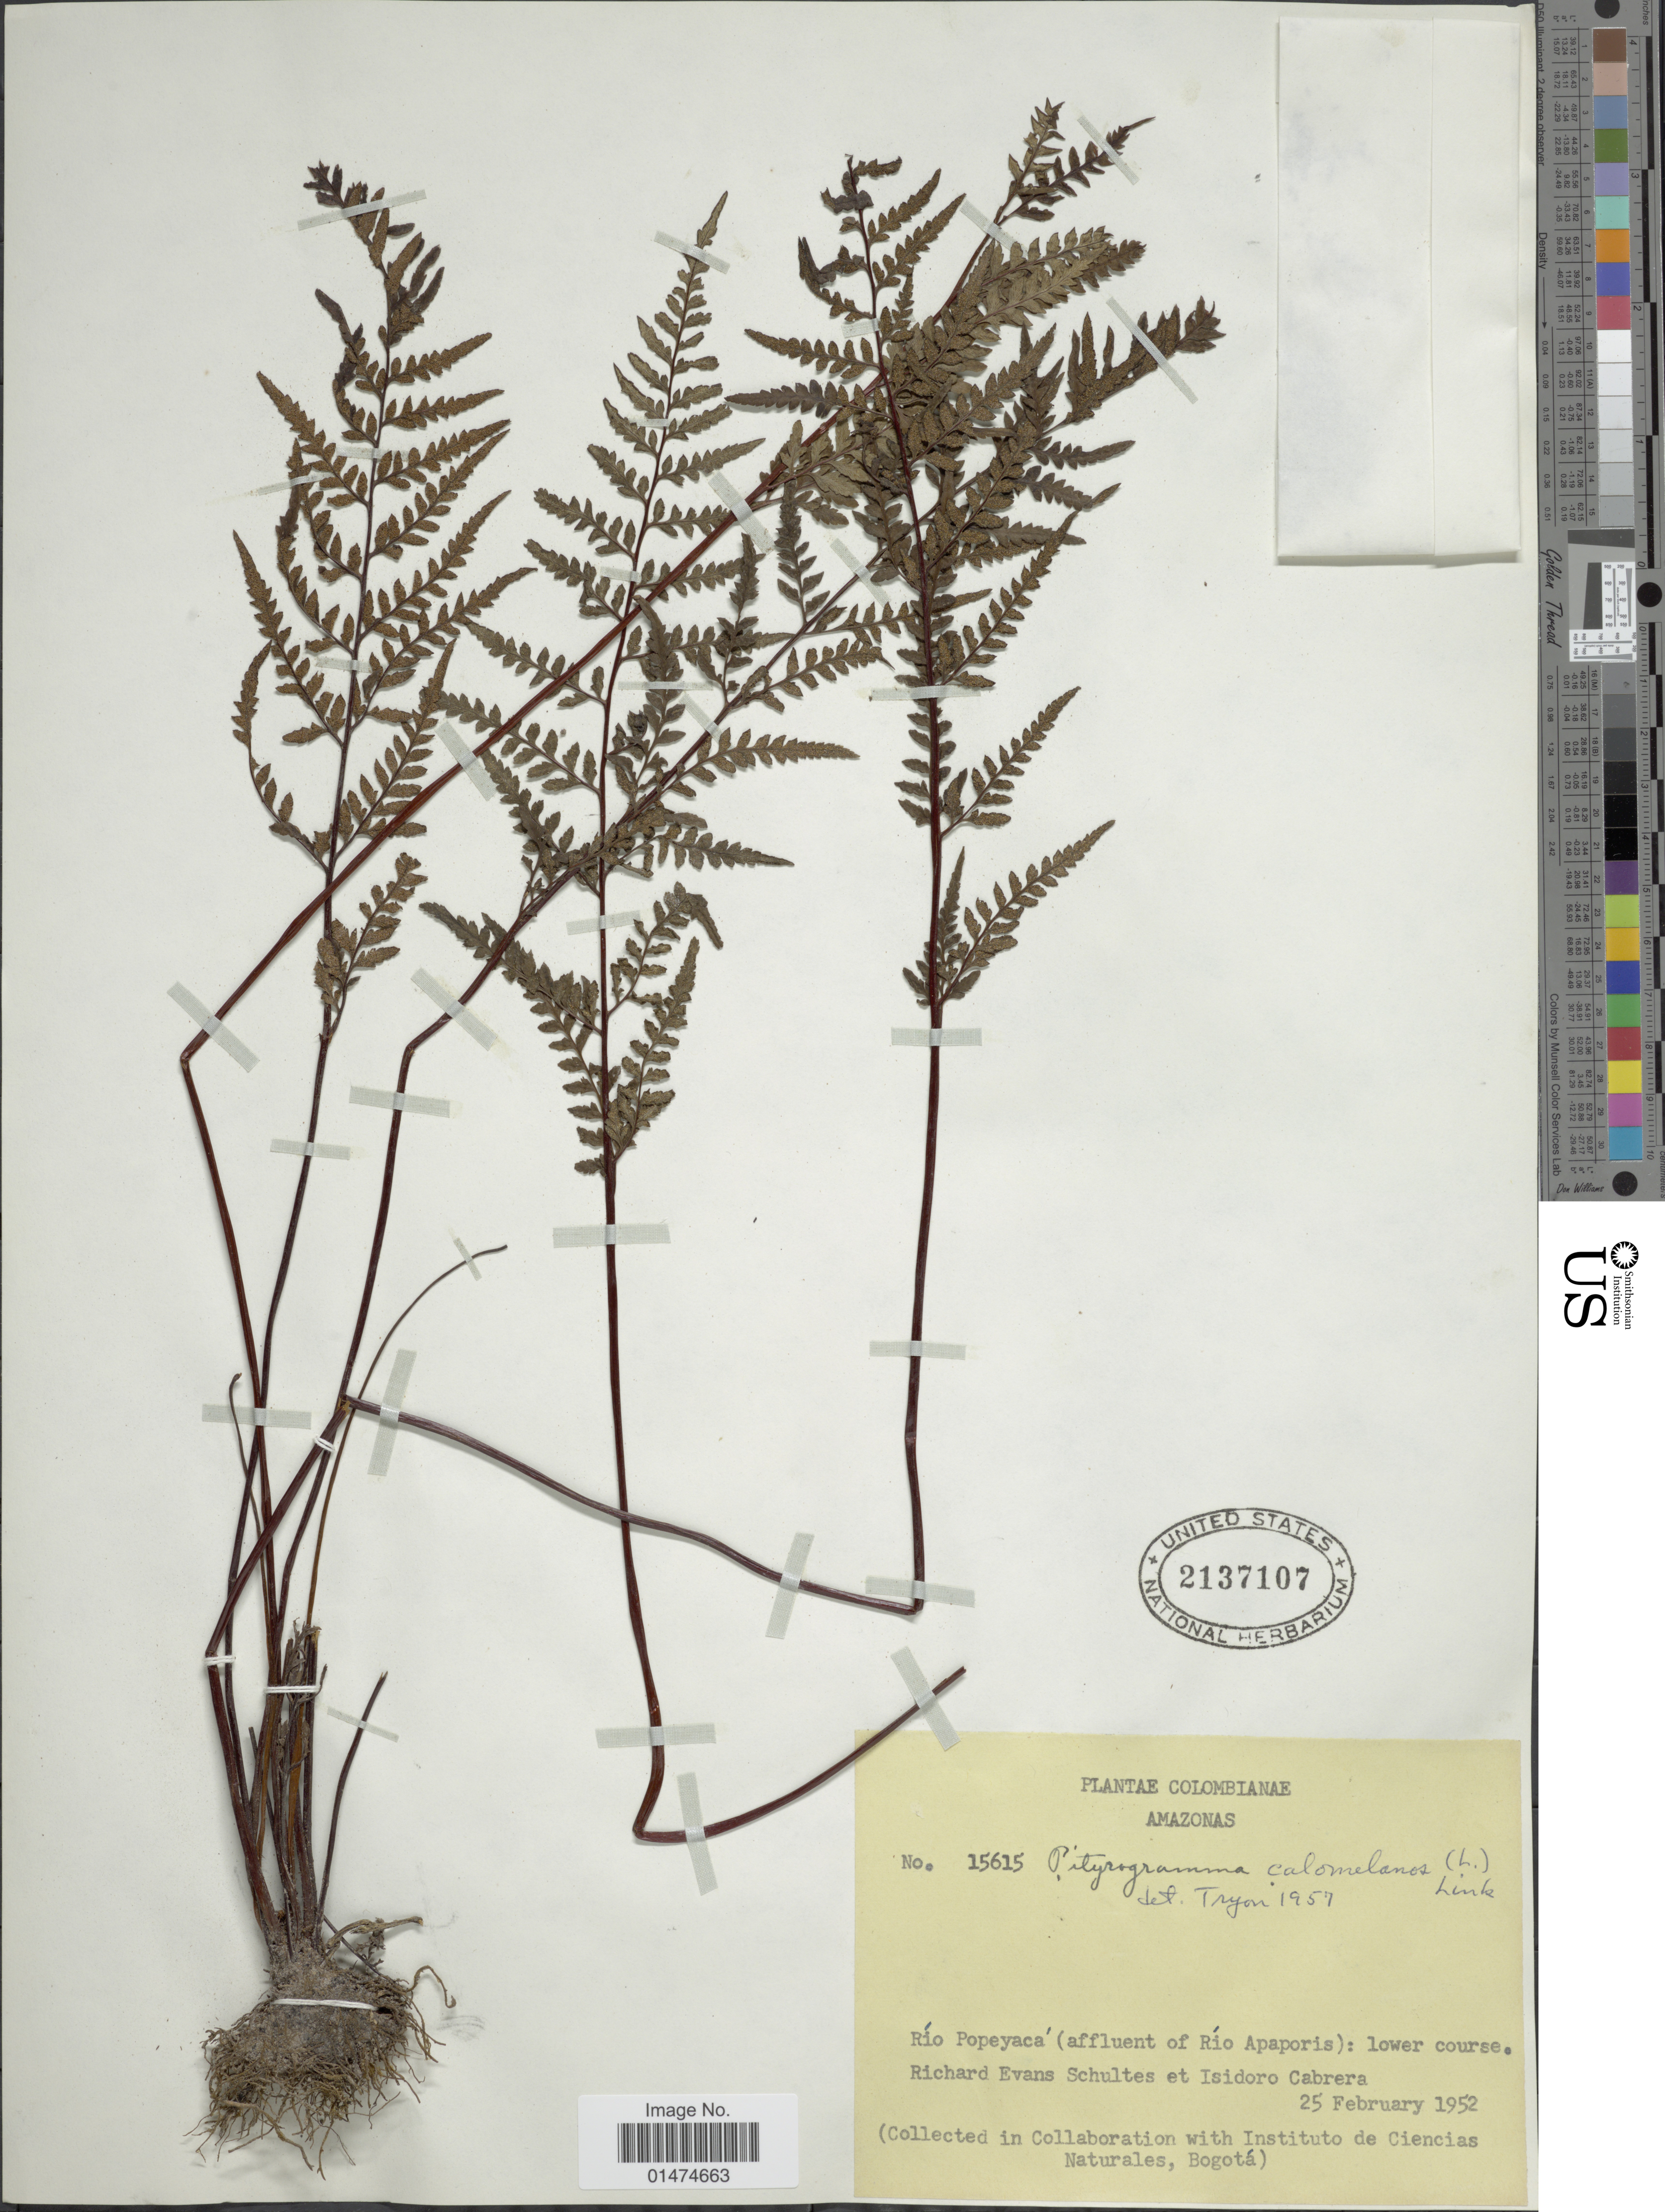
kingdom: Plantae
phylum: Tracheophyta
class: Polypodiopsida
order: Polypodiales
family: Pteridaceae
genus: Pityrogramma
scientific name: Pityrogramma calomelanos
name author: (L.) Link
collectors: R. E. Schultes & I. Cabrera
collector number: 15615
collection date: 1952-02-25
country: Colombia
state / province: Amazônas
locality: Rio Popeyaca (affluent of Rio Apaporis): lower course.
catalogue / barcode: US 2137107